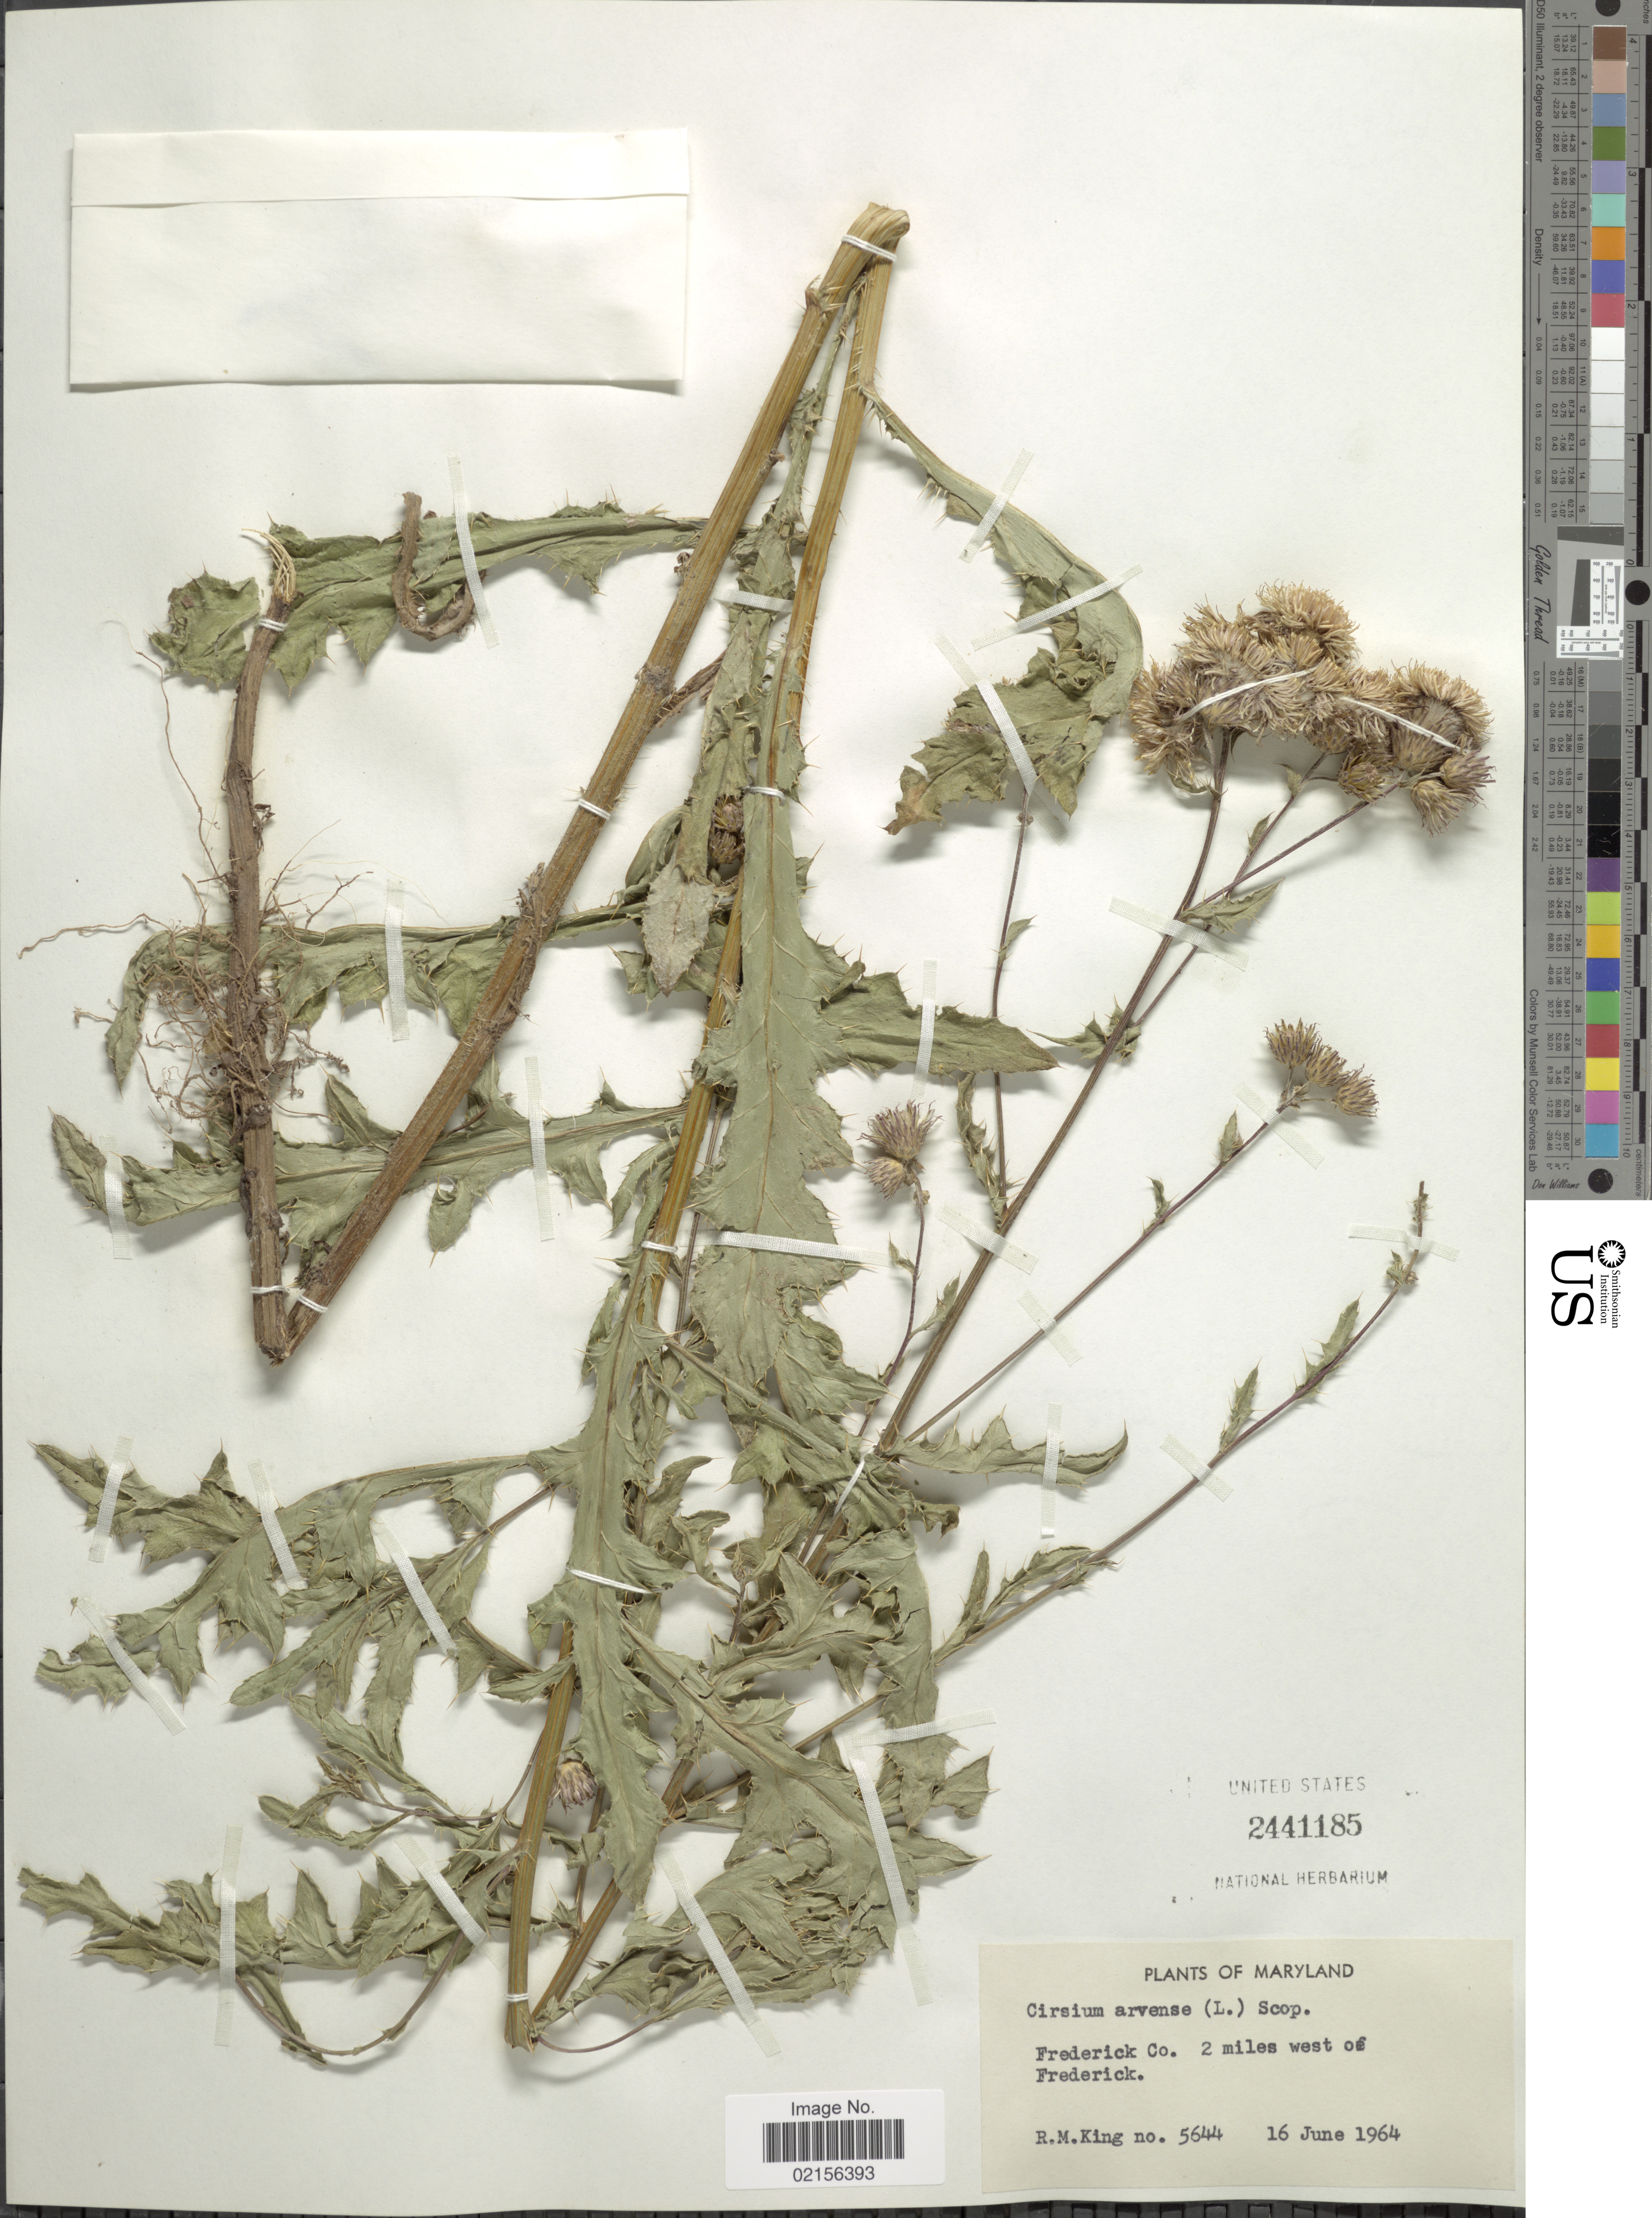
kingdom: Plantae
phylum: Tracheophyta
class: Magnoliopsida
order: Asterales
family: Asteraceae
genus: Cirsium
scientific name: Cirsium arvense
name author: (L.) Scop.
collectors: R. M. King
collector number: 5644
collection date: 1964-06-16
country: United States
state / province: Maryland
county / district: Frederick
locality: Frederick Co. 2 miles west of Frederick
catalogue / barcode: US 2441185